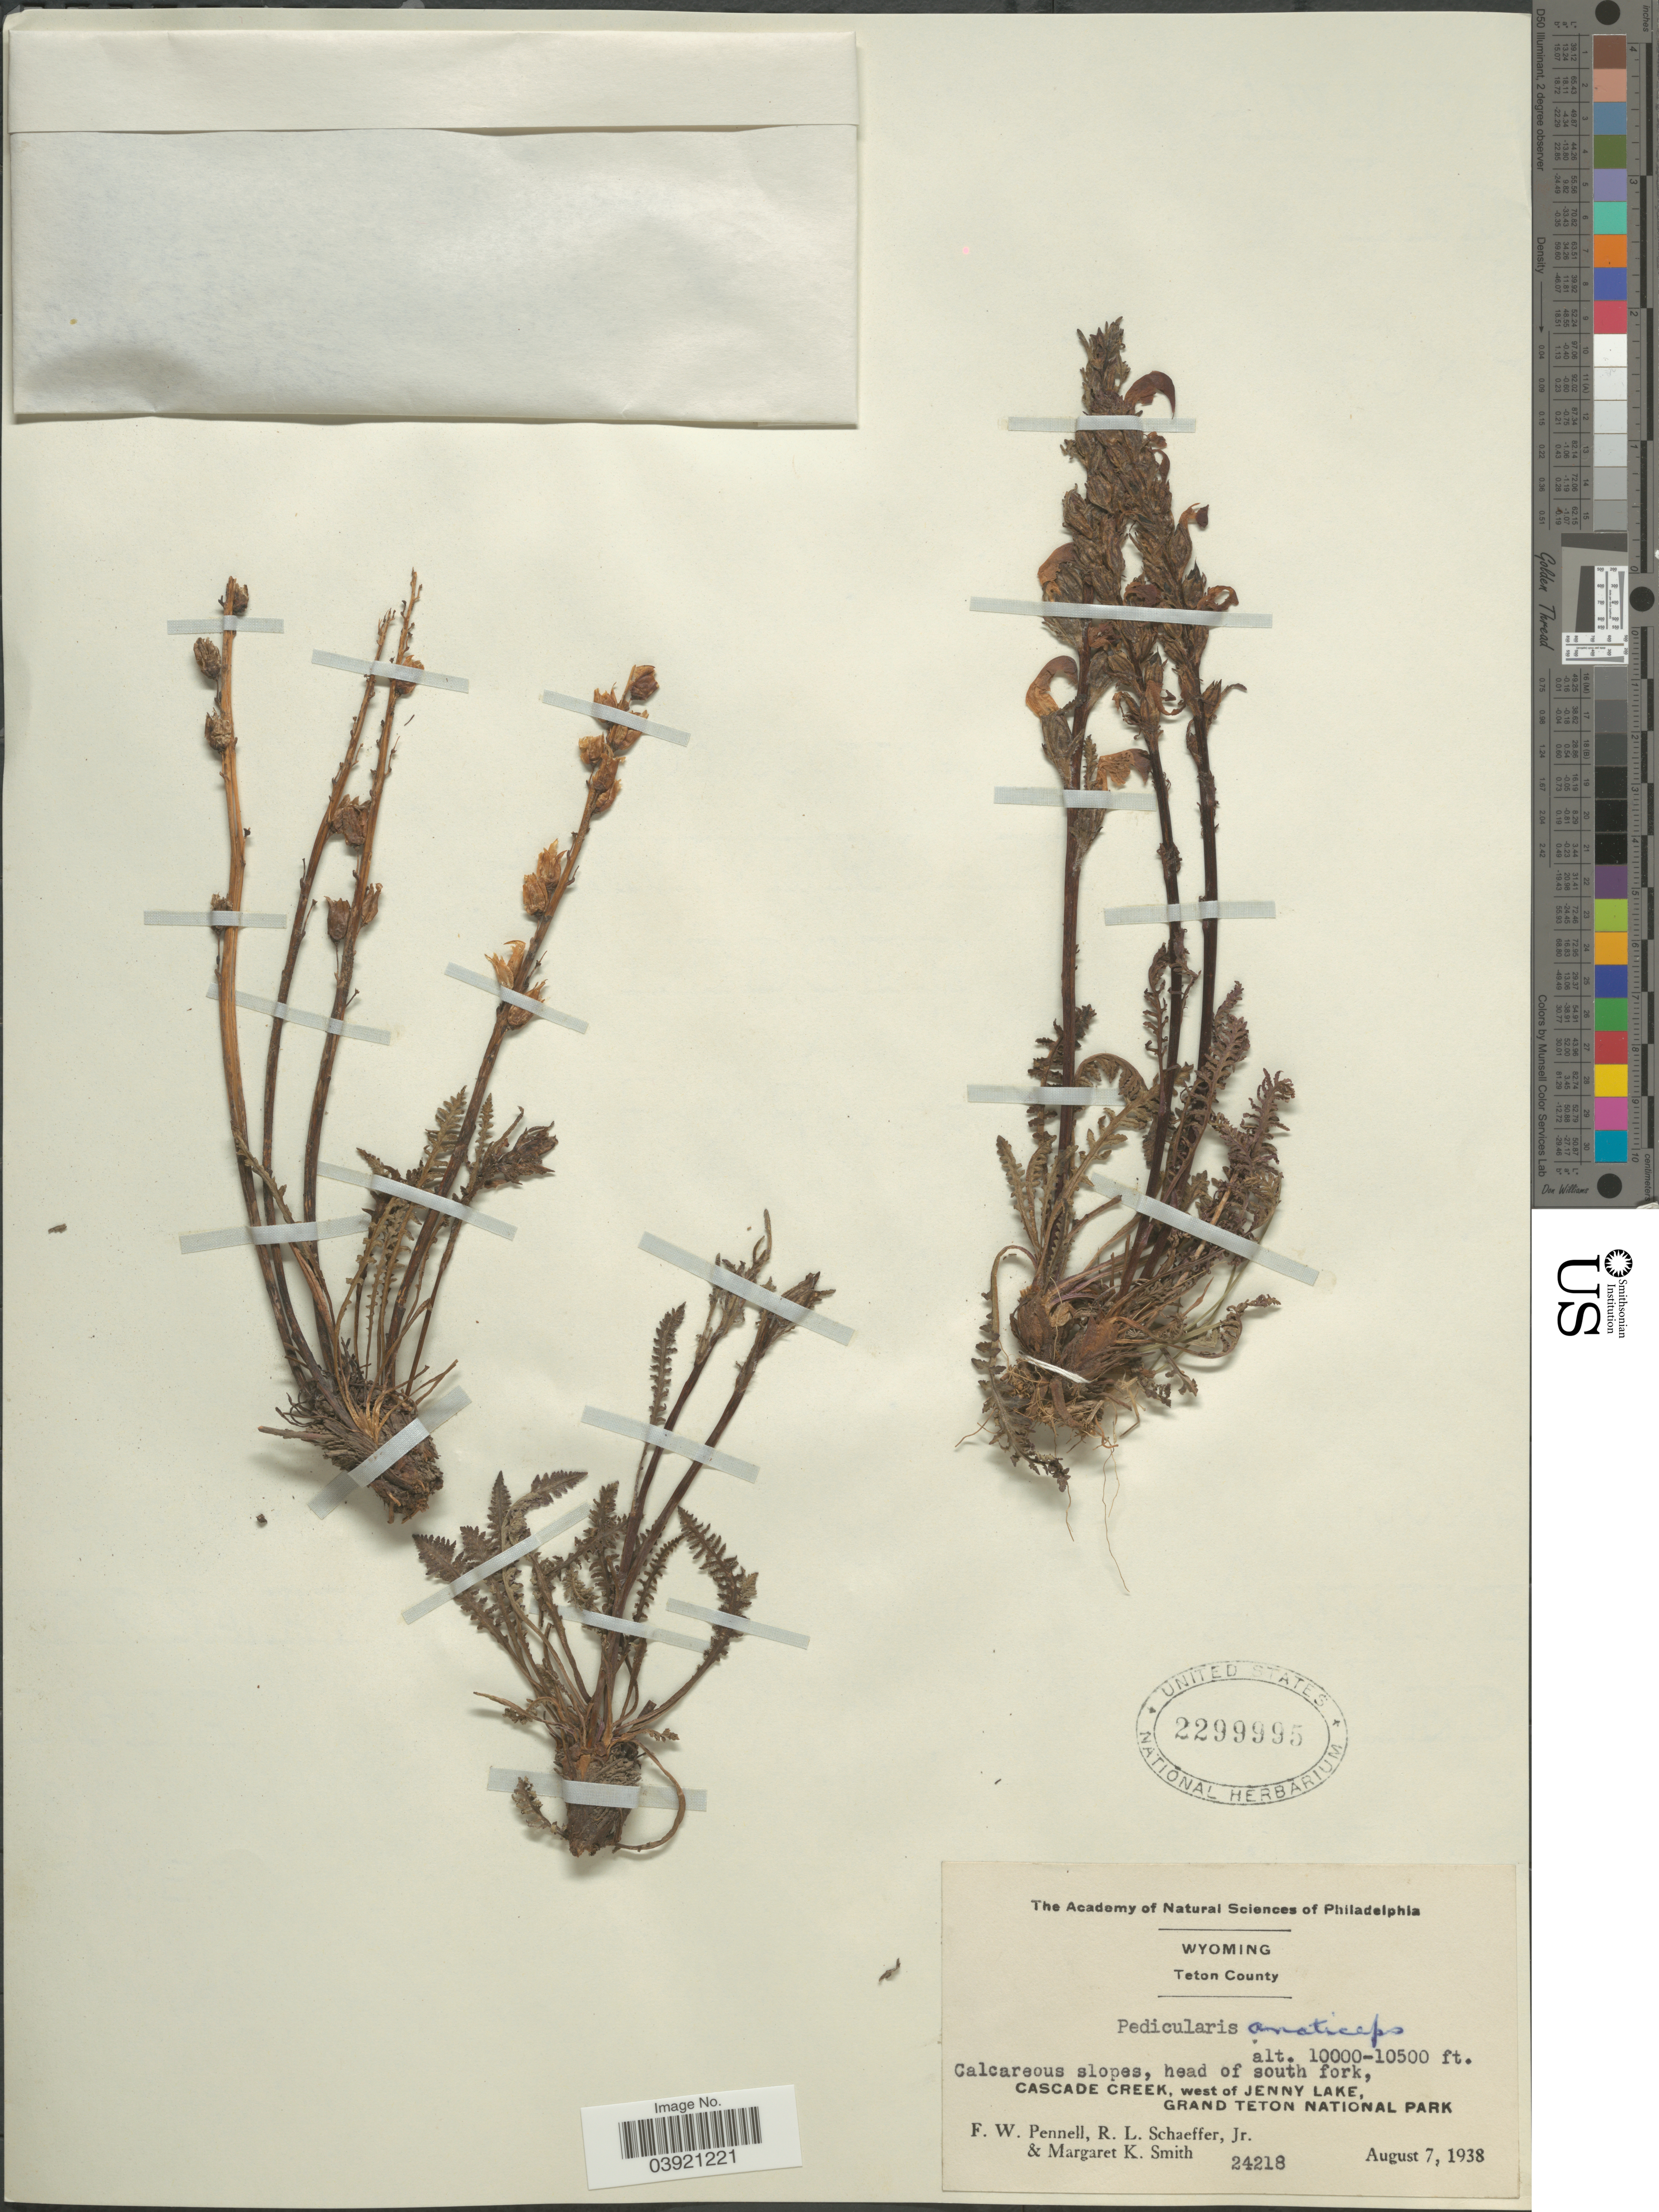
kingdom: Plantae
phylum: Tracheophyta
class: Magnoliopsida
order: Lamiales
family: Orobanchaceae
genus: Pedicularis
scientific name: Pedicularis anaticeps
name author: Pennell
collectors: F. W. Pennell, R. L. Schaeffer Jr. & M. Smith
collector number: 24218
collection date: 1938-08-07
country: United States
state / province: Wyoming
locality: Teton County. Calcareous slopes, head of south fork, Cascade Creek, west of Jenny Lake, Grand Teton National Park.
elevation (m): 3048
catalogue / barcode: US 2299995